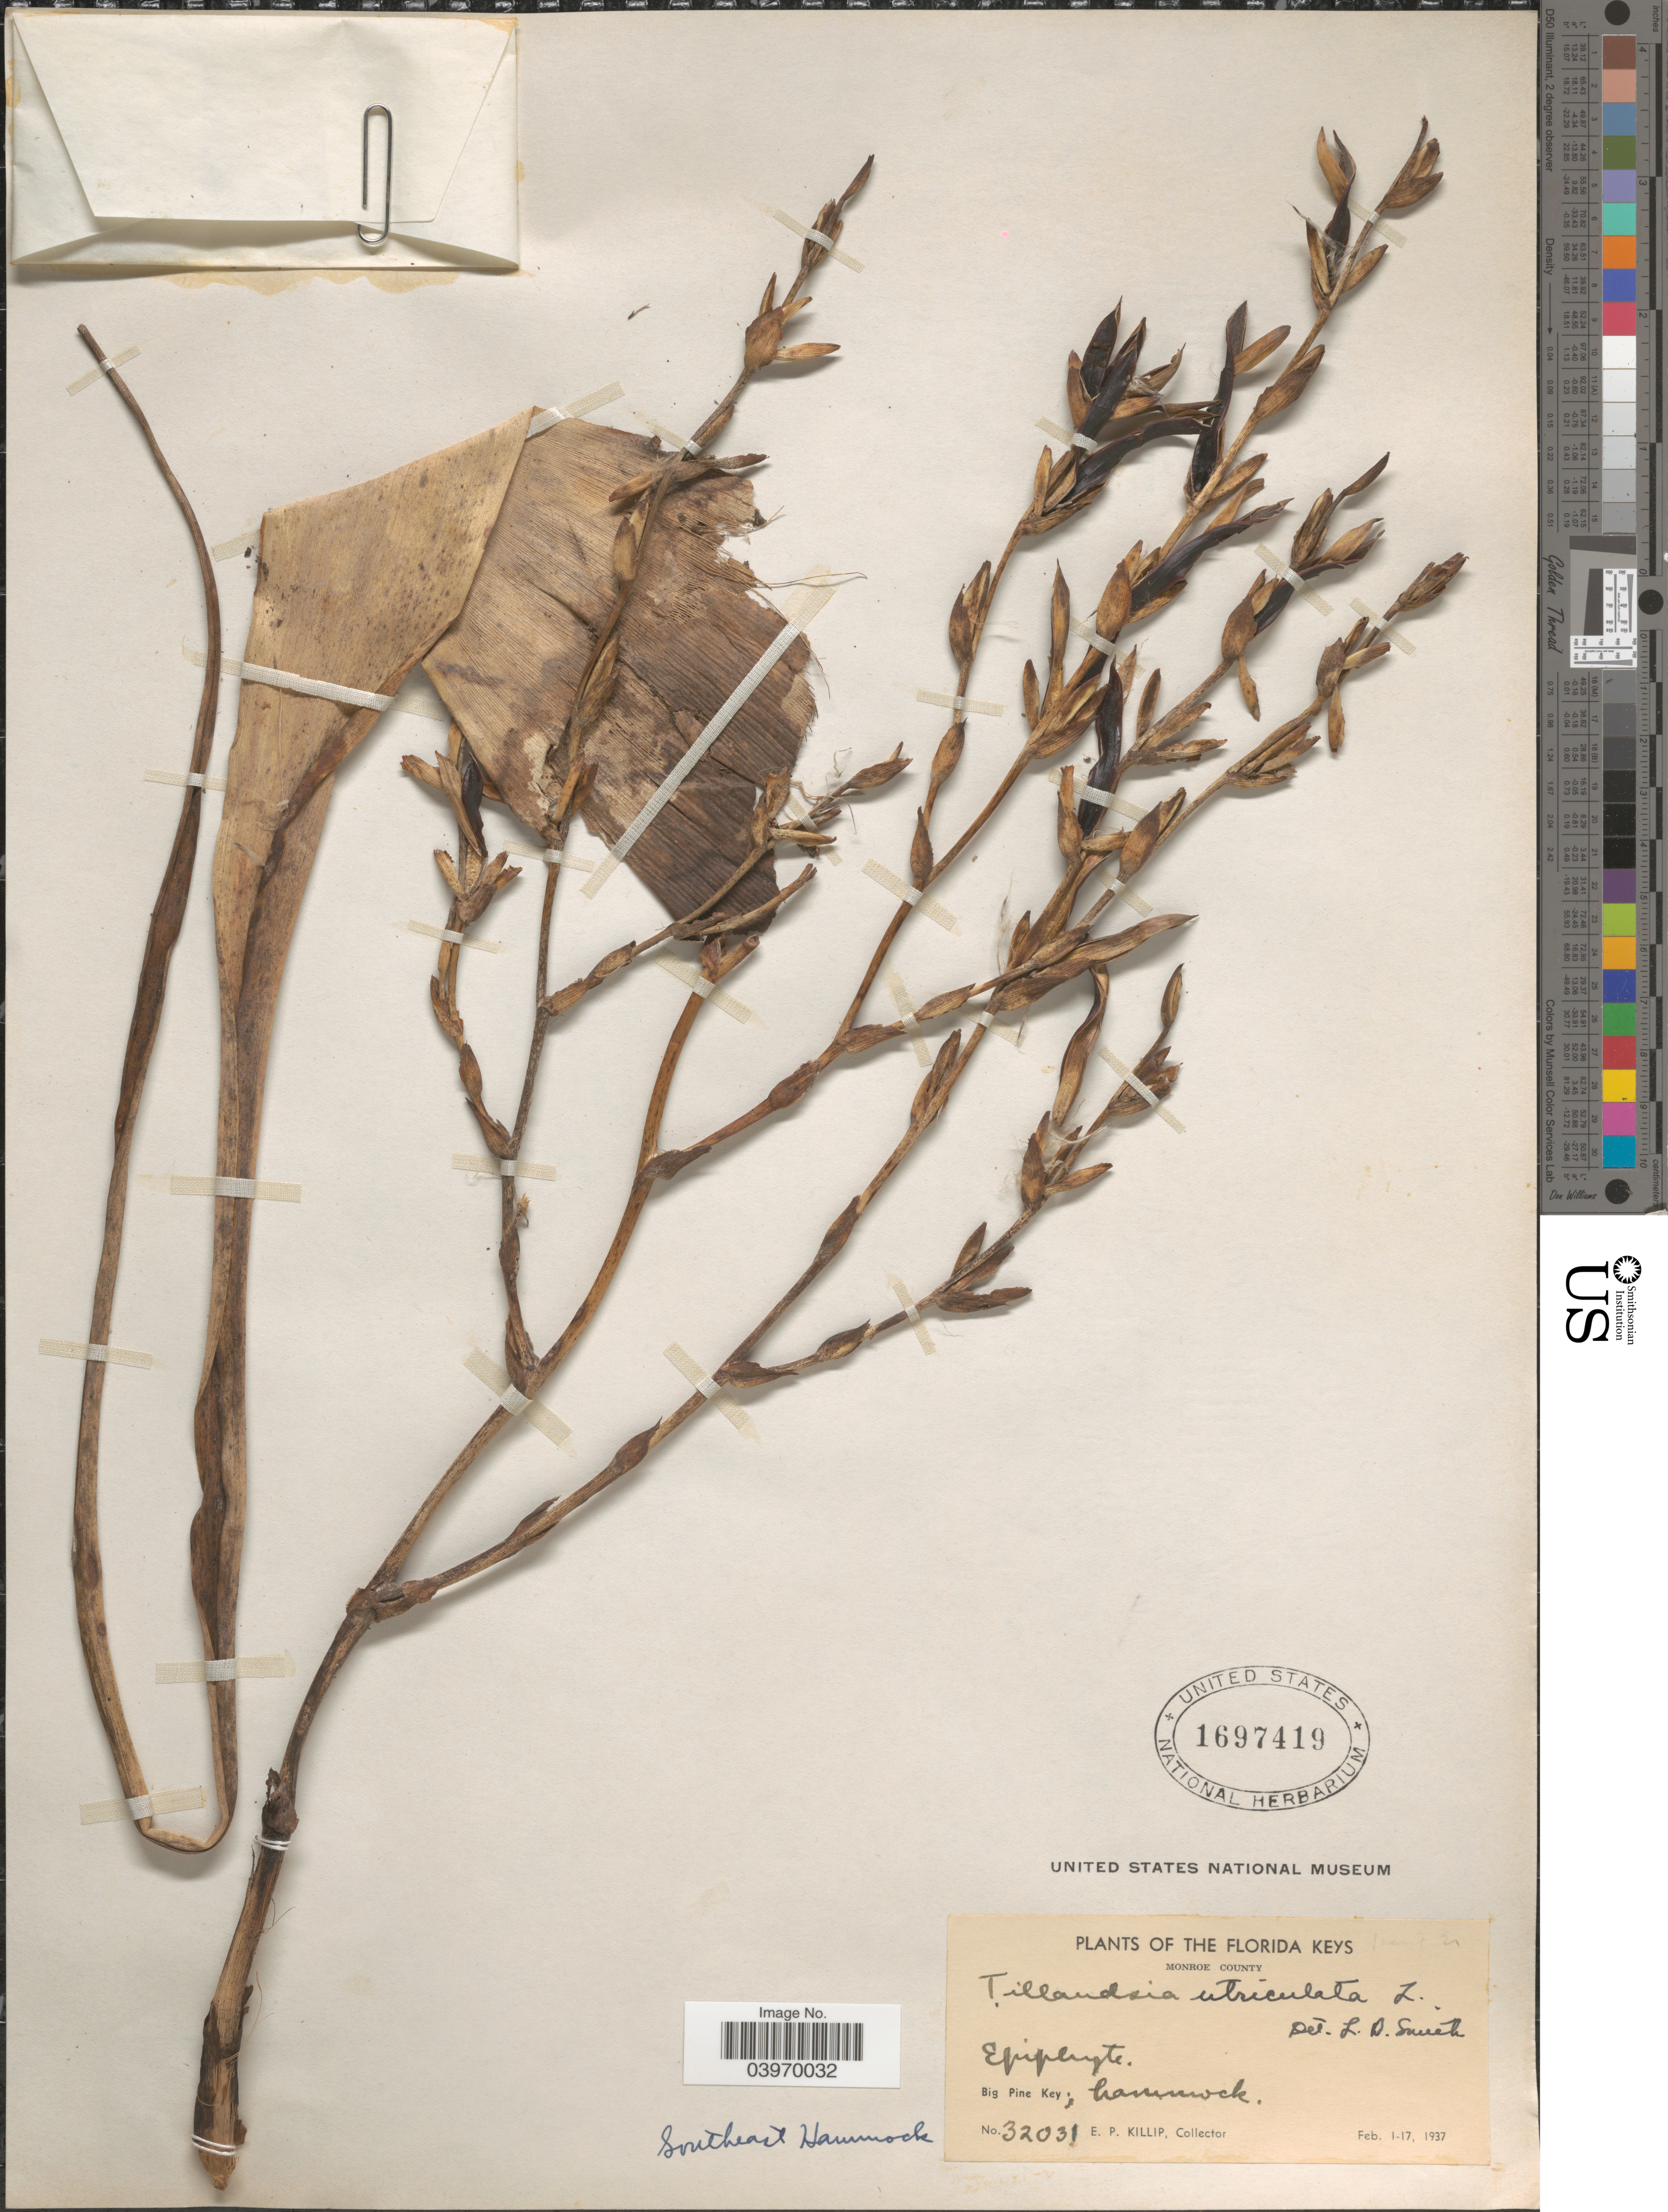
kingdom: Plantae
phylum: Tracheophyta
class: Liliopsida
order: Poales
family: Bromeliaceae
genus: Tillandsia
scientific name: Tillandsia utriculata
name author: L.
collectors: E. P. Killip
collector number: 32031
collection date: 1937-02-01/1937-02-17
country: United States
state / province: Florida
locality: The Florida Keys. Monroe County. Big Pine Key; hammock. Southeast Hammock.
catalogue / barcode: US 1697419